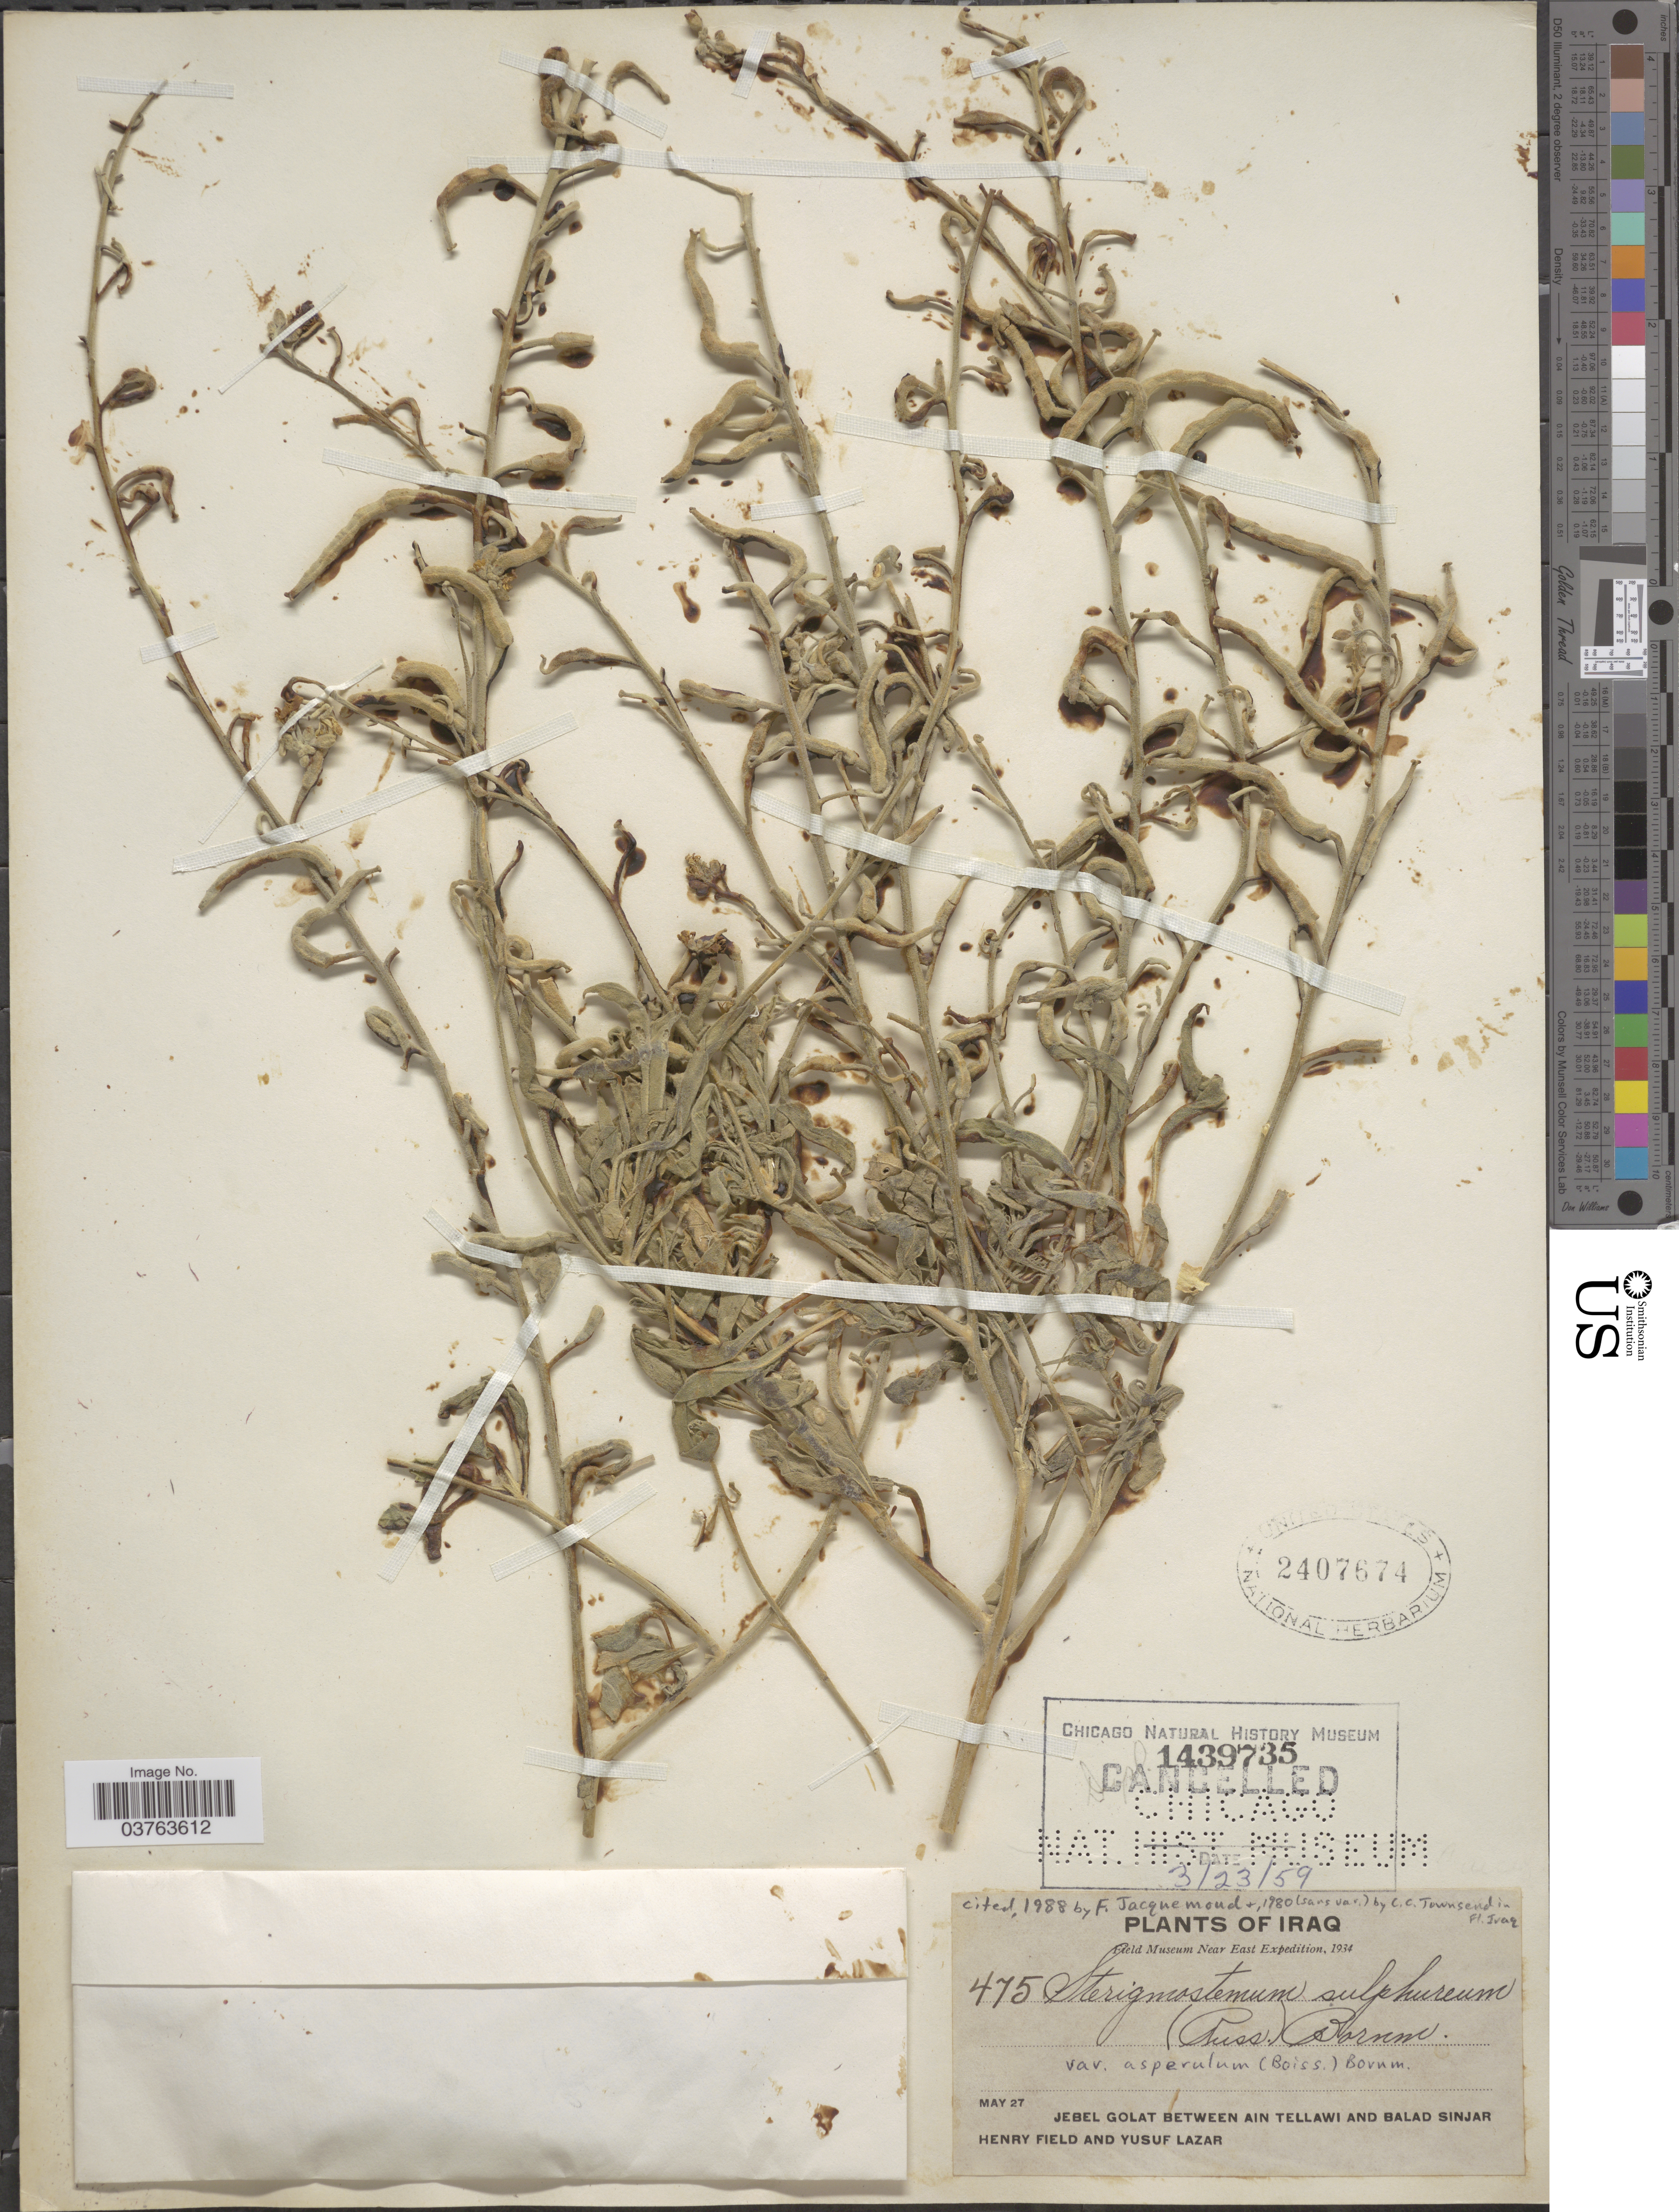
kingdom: Plantae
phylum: Tracheophyta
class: Magnoliopsida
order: Brassicales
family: Brassicaceae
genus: Sterigmostemum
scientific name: Sterigmostemum sulphureum var. asperulum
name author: (Boiss.) Bornm.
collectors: H. Field & Y. Lazar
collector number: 475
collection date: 1934-05-27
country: Iraq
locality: Jebel Golat between Ain Tellawi and Balad Sinjar.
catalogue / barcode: US 2407674